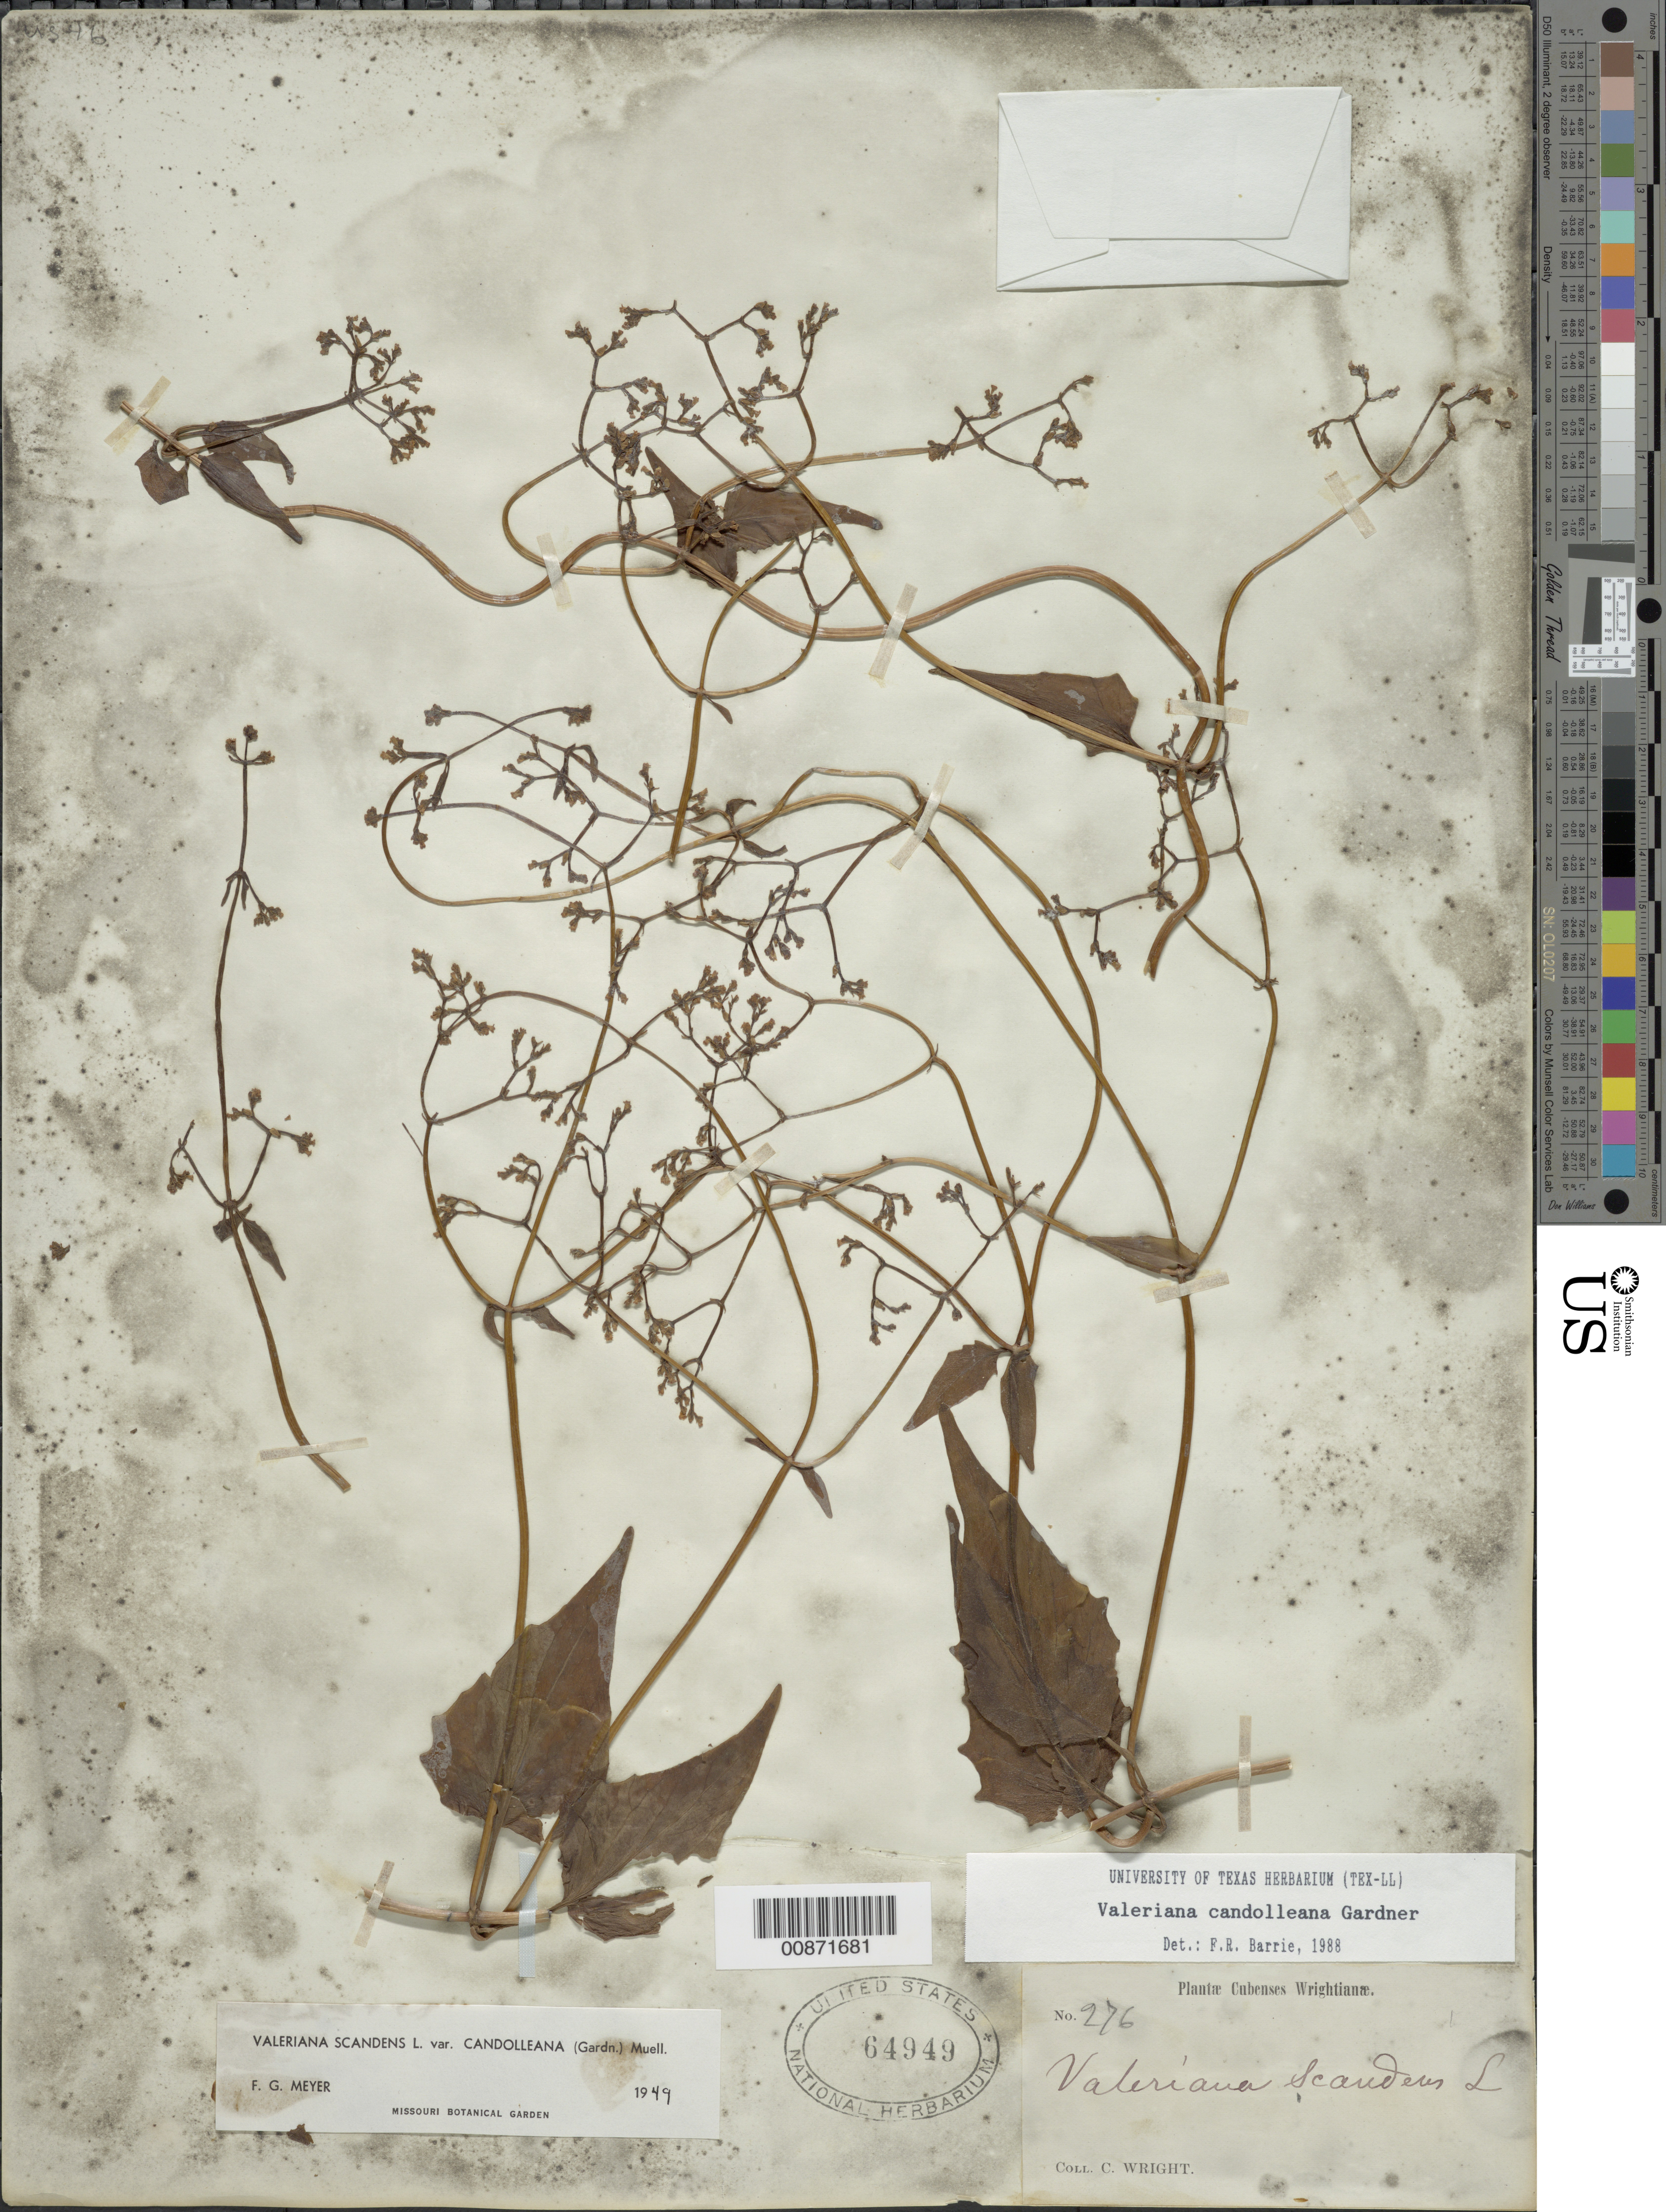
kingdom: Plantae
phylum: Tracheophyta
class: Magnoliopsida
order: Dipsacales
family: Caprifoliaceae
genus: Valeriana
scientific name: Valeriana scandens var. candolleana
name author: (Gardner) C. Müll.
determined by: Barrie, F. R.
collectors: C. Wright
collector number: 276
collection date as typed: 18--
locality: Country and location not given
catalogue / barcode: US 64949